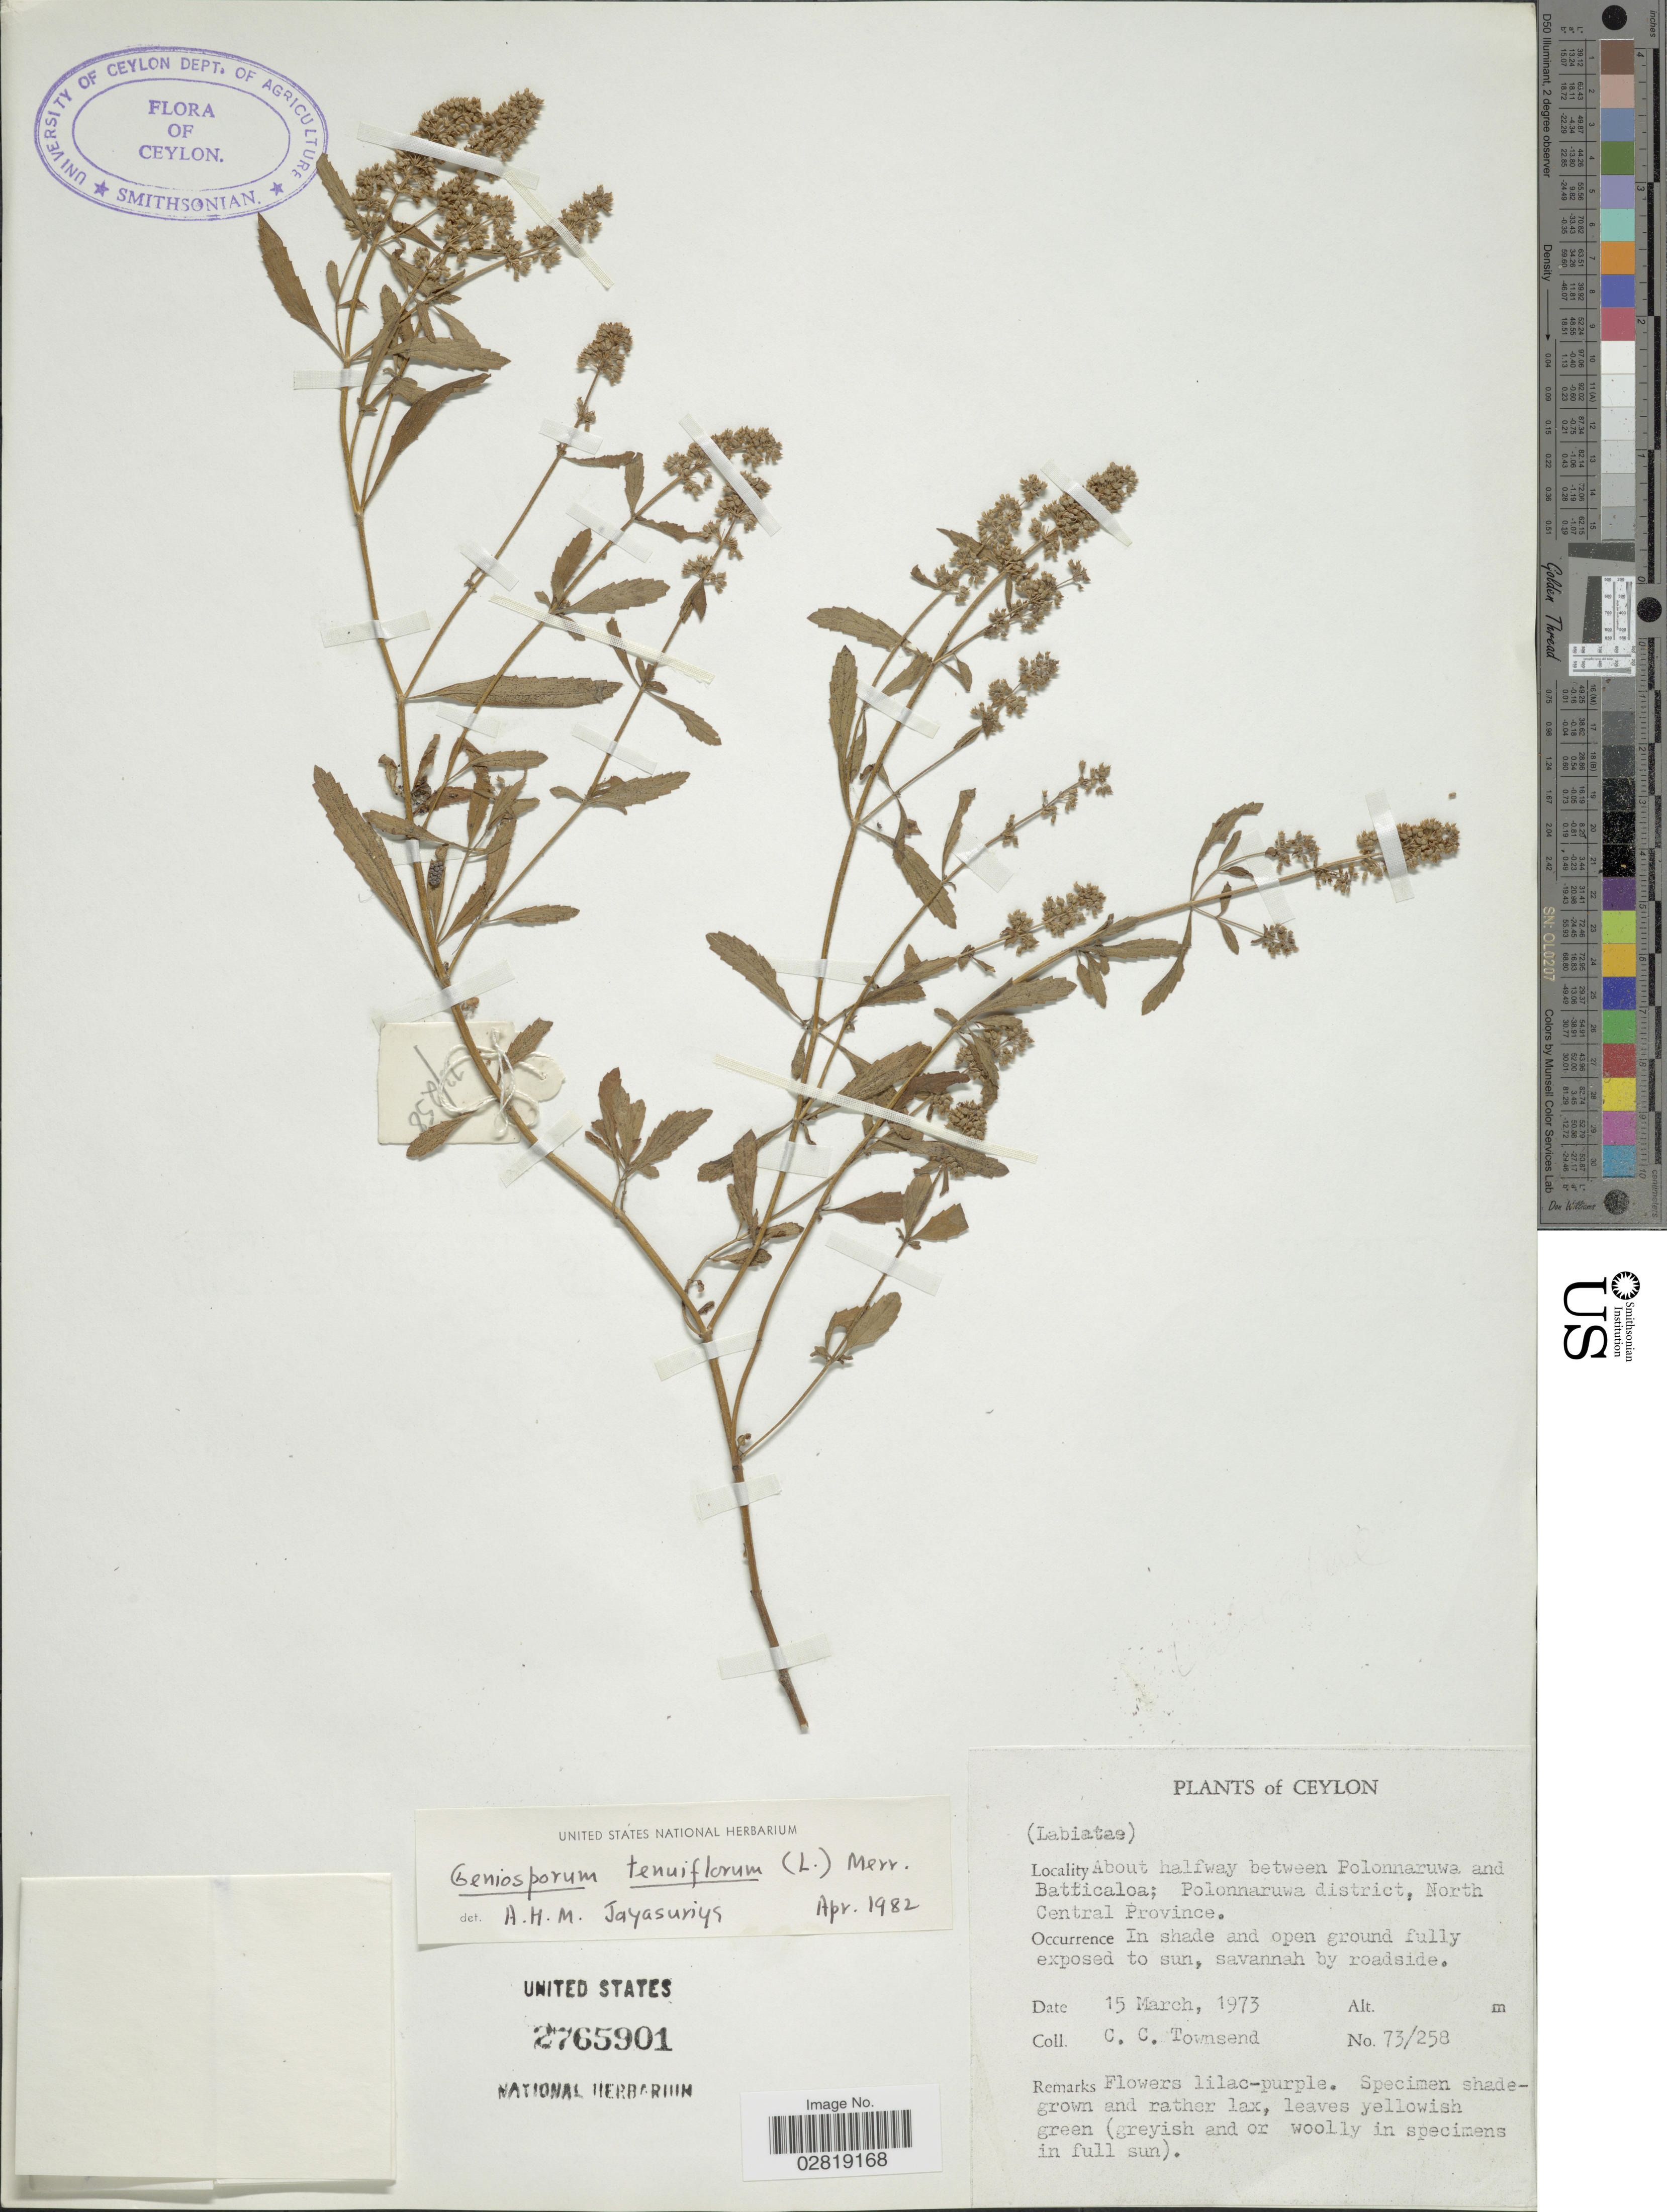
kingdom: Plantae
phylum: Tracheophyta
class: Magnoliopsida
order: Lamiales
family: Lamiaceae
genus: Geniosporum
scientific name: Geniosporum tenuiflorum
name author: (L.) Merr.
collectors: C. C. Townsend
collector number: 73/258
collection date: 1973-03-15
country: Sri Lanka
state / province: North Central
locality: Ceylon. About halfway between Polonnaruwa and Batticaloa; Polonnaruwa district, North Central Province.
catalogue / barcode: US 2765901